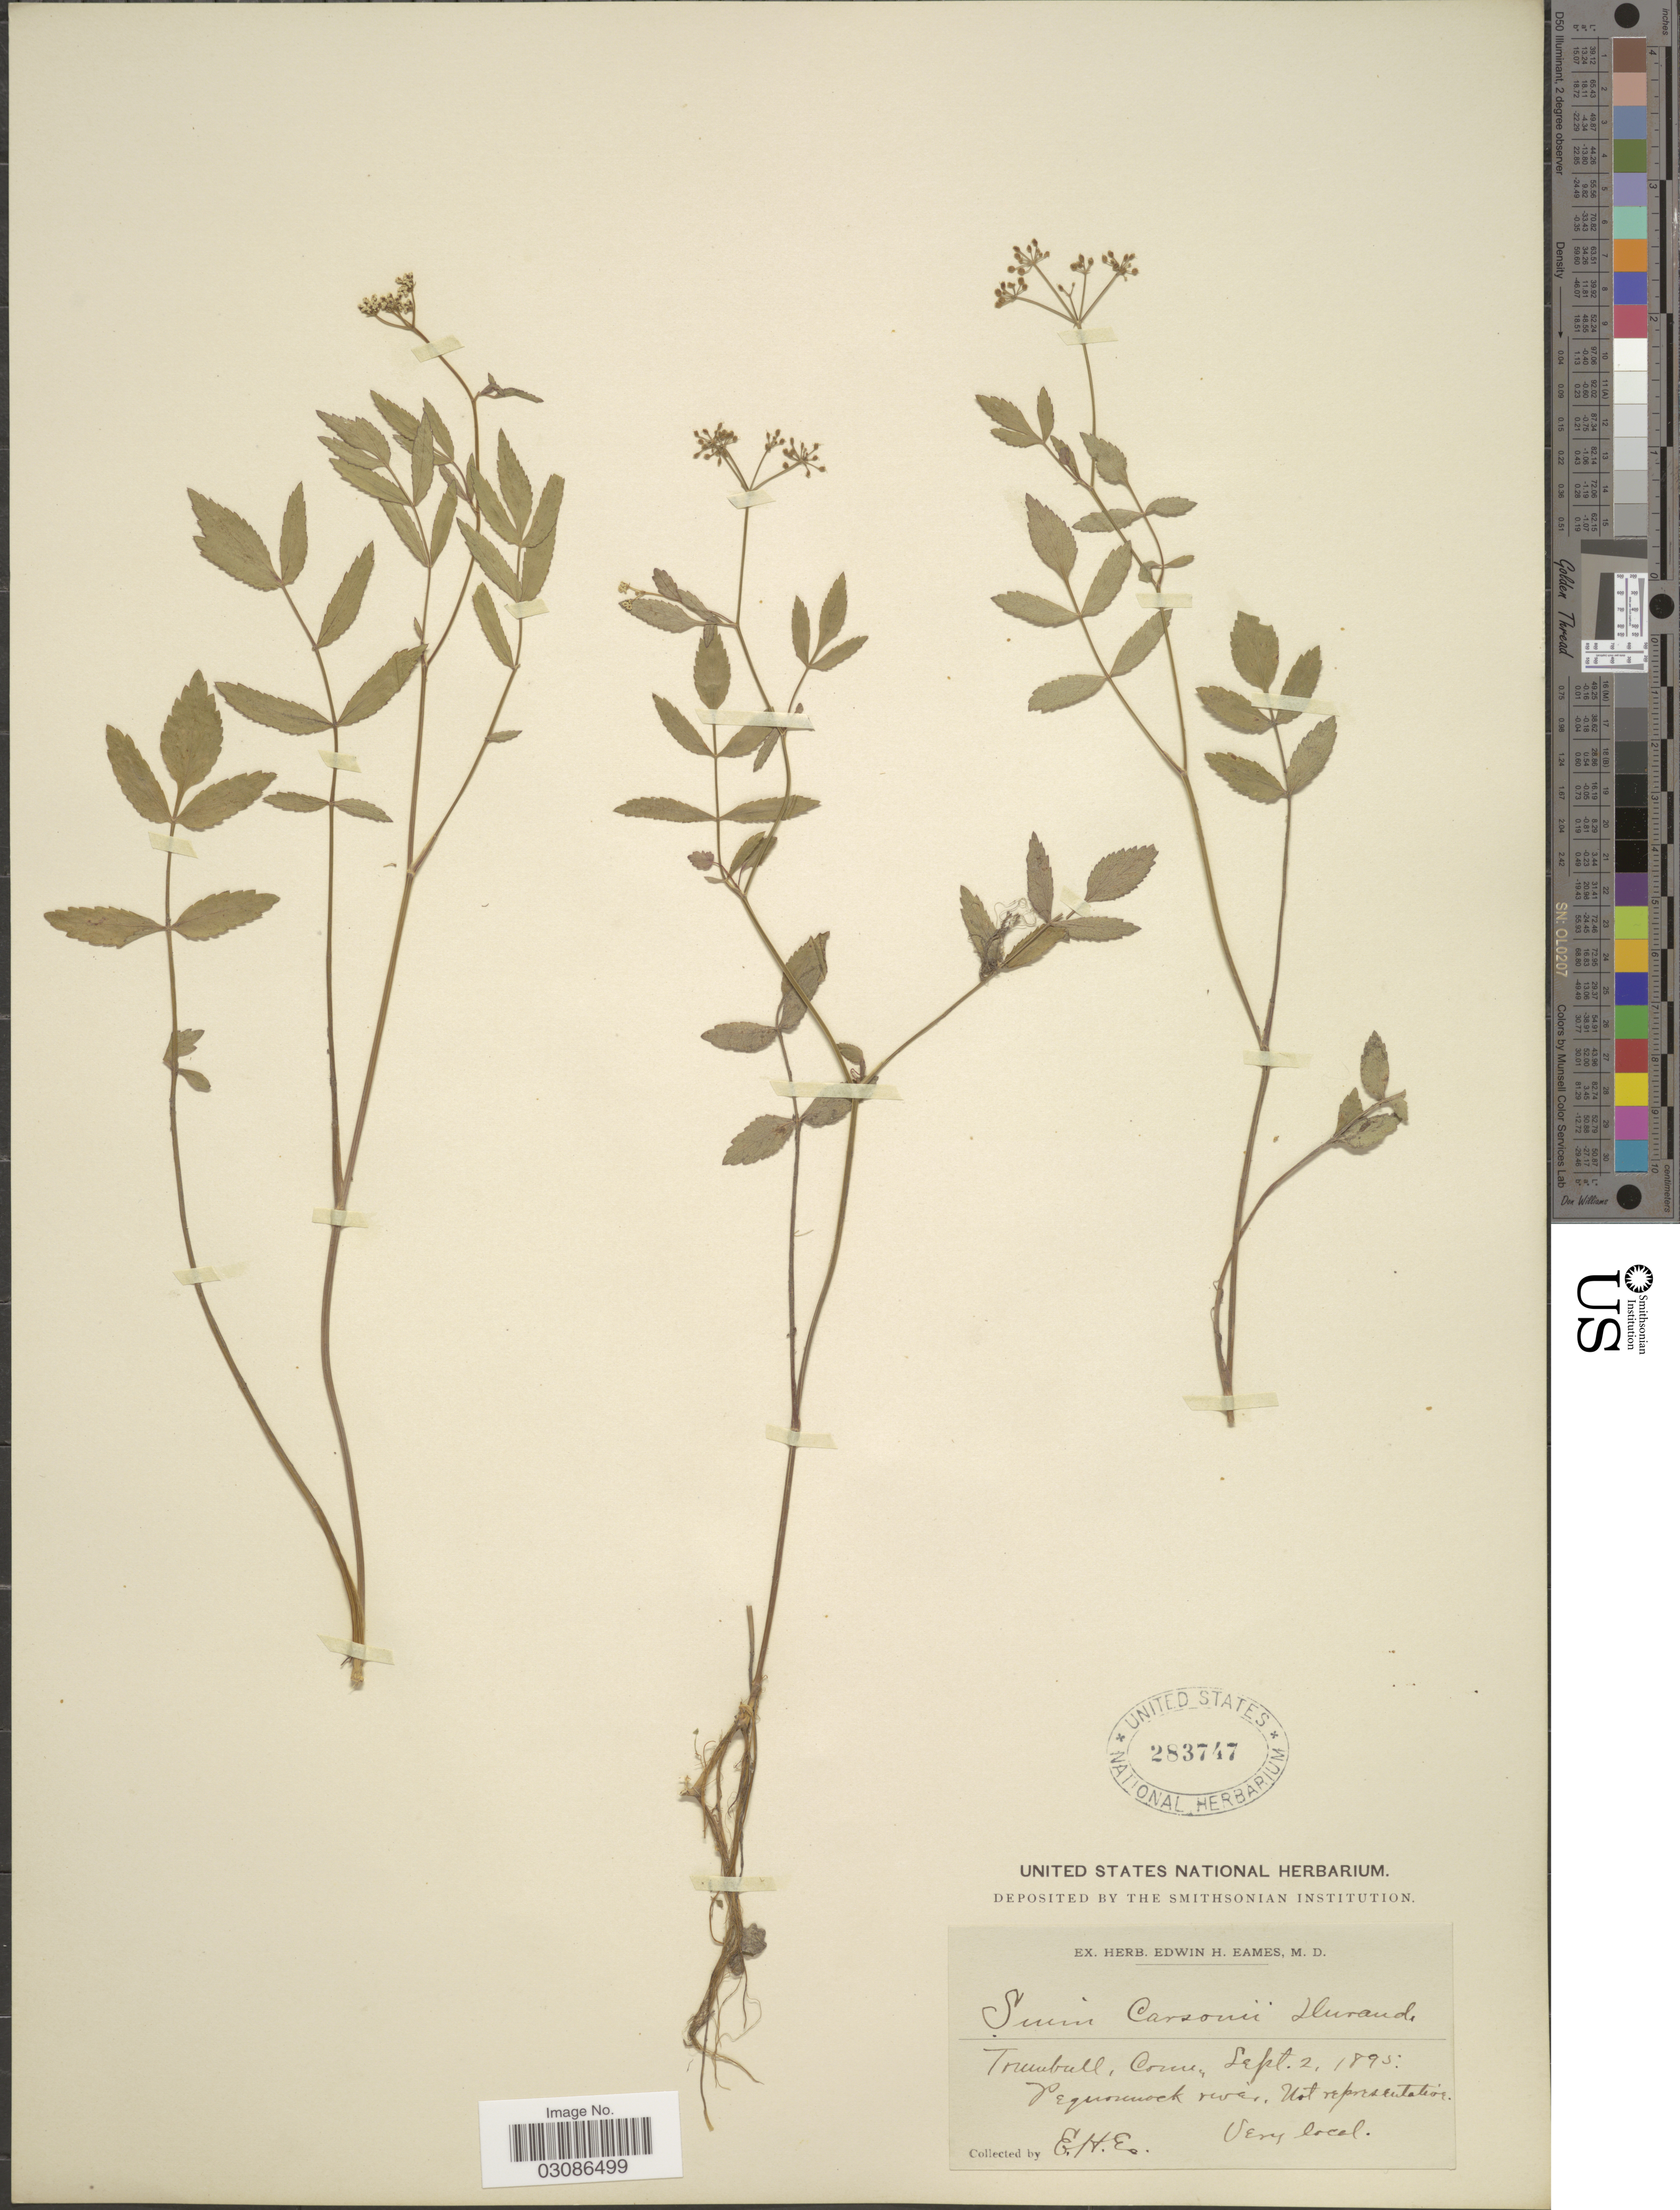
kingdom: Plantae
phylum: Tracheophyta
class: Magnoliopsida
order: Apiales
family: Apiaceae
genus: Sium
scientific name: Sium carsonii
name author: Durand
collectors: E. H. Eames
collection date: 1895-09-02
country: United States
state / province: Connecticut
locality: Trumbull, Pequonnock river.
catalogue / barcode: US 283747